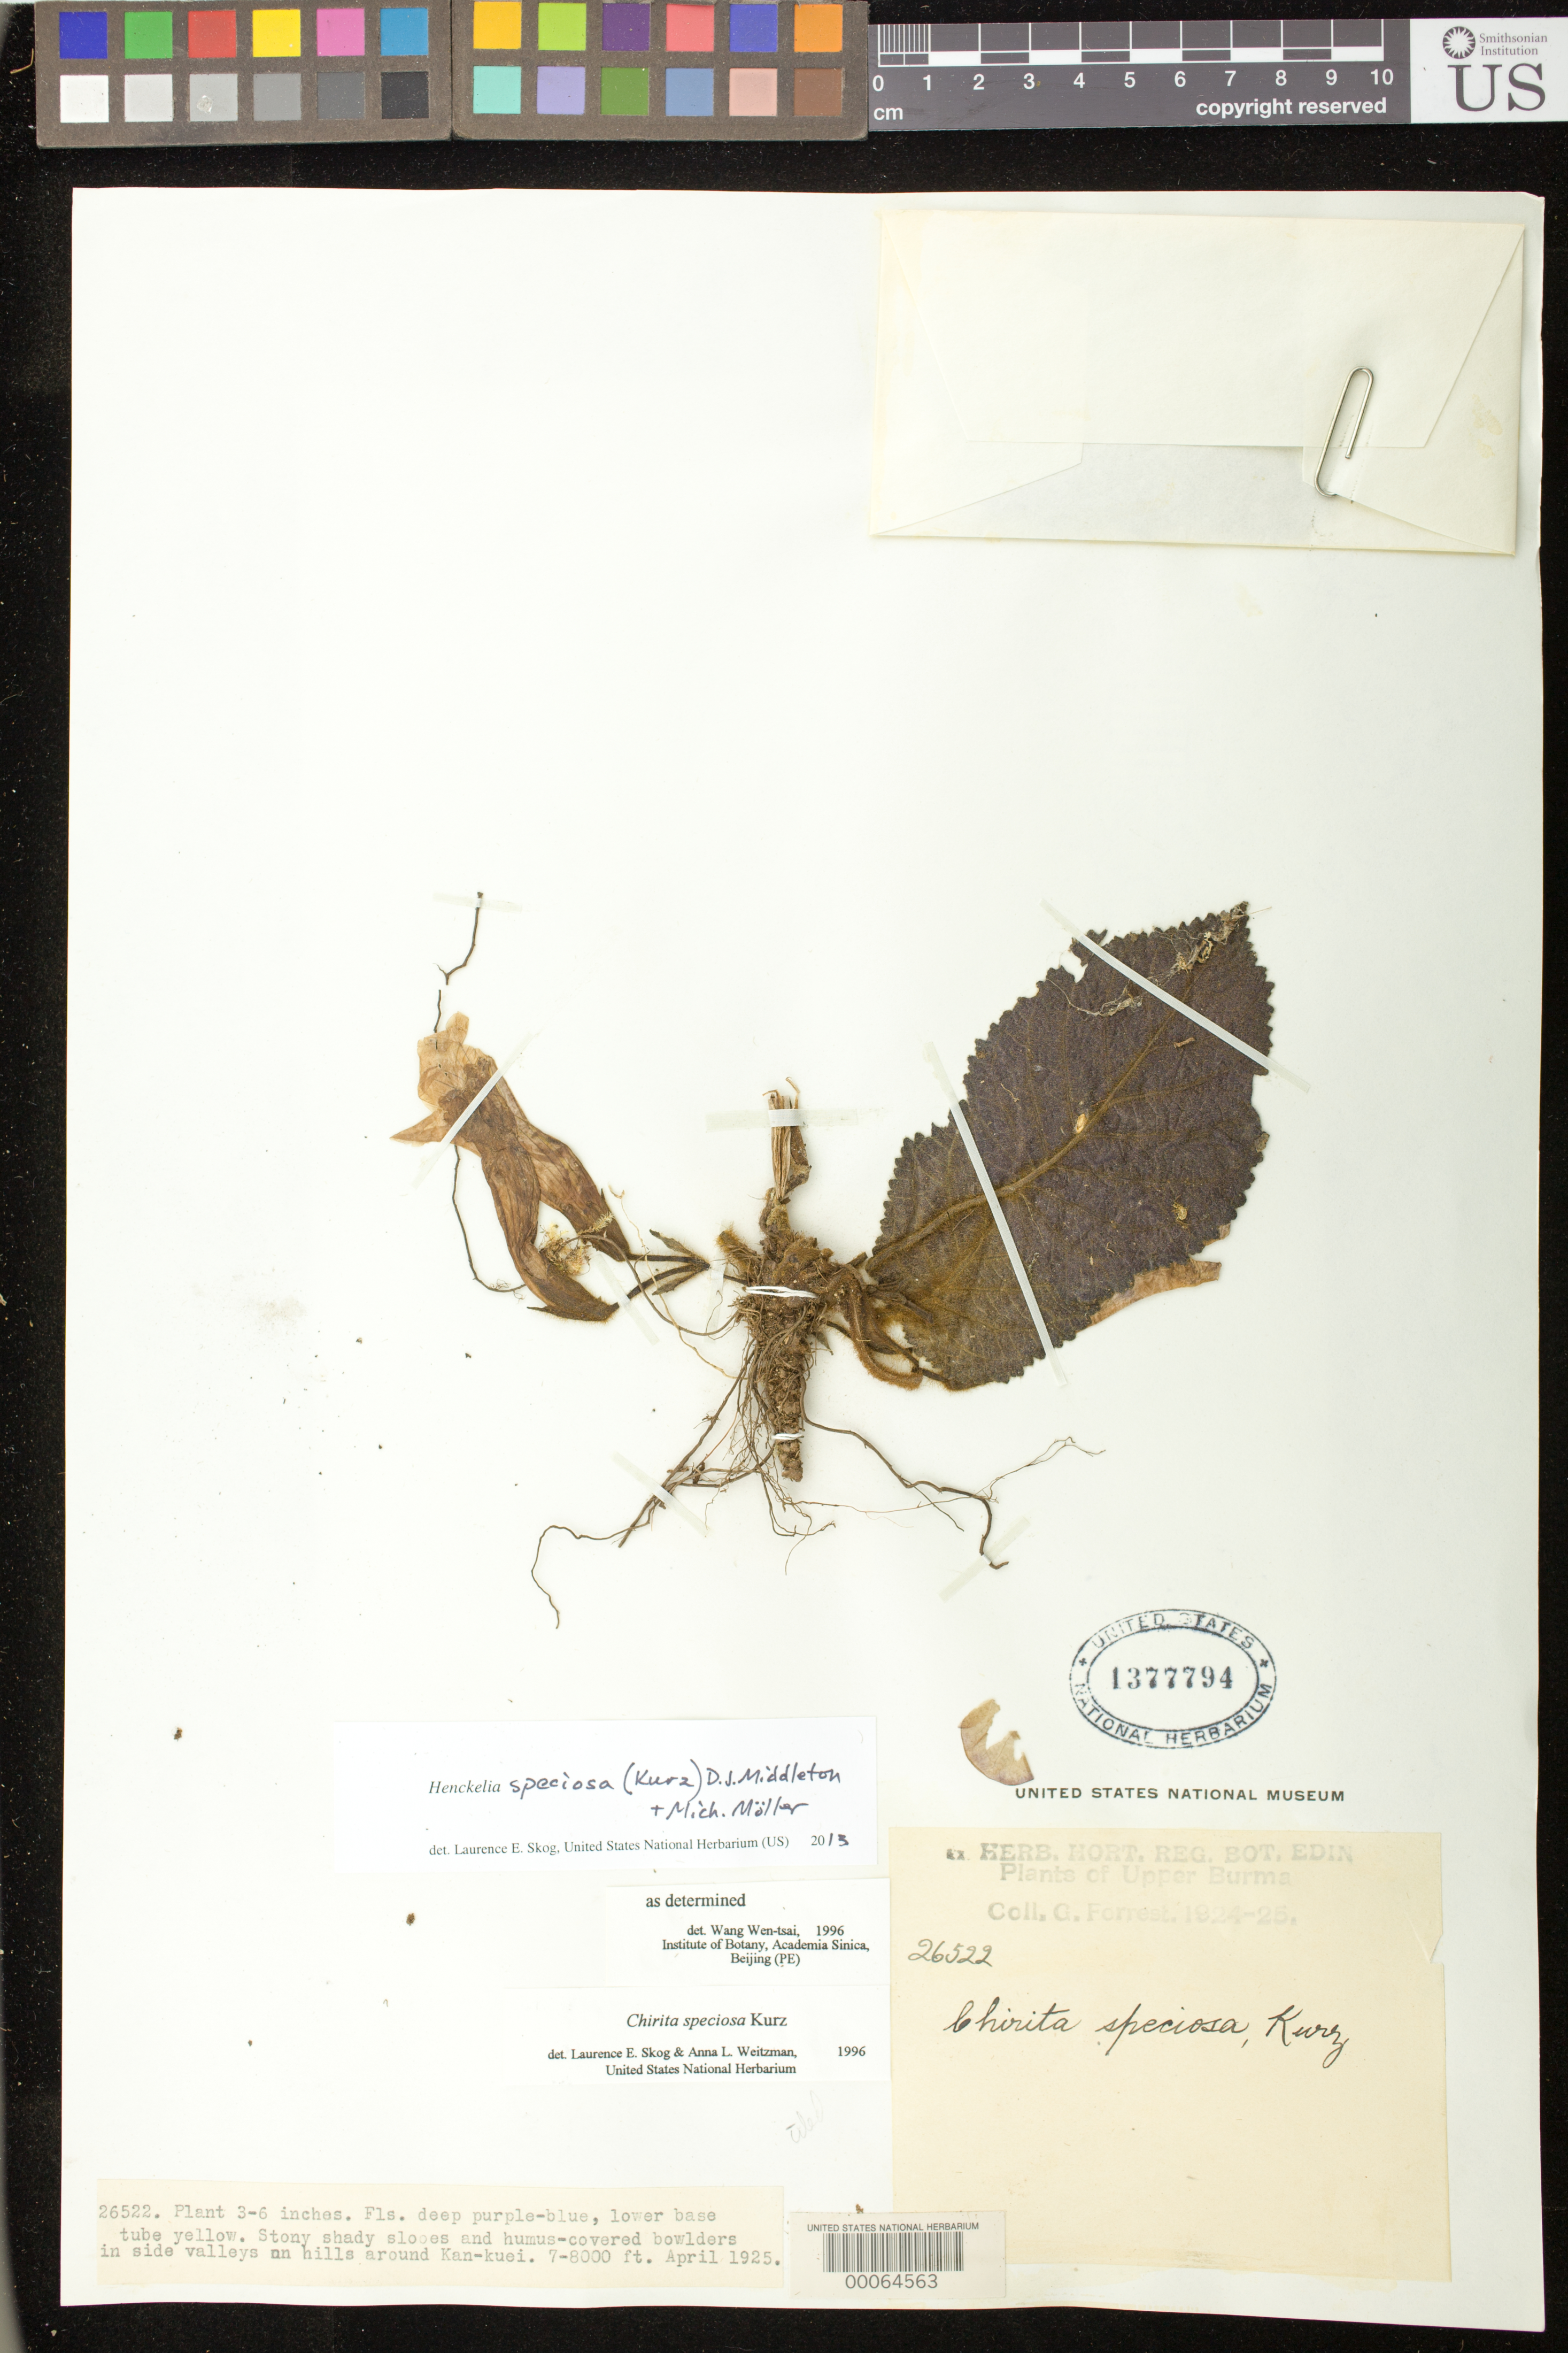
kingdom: Plantae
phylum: Tracheophyta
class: Magnoliopsida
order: Lamiales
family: Gesneriaceae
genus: Henckelia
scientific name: Henckelia speciosa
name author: (Kurz) D.J. Middleton & Mich. Möller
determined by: Skog, Laurence E.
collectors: G. Forrest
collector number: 26522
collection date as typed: Apr 1925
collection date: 1925-04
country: Myanmar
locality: Hills around Kan - Kuei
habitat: Shady slopes and humus-covered boulders in side valleys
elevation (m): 2134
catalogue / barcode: US 1377794